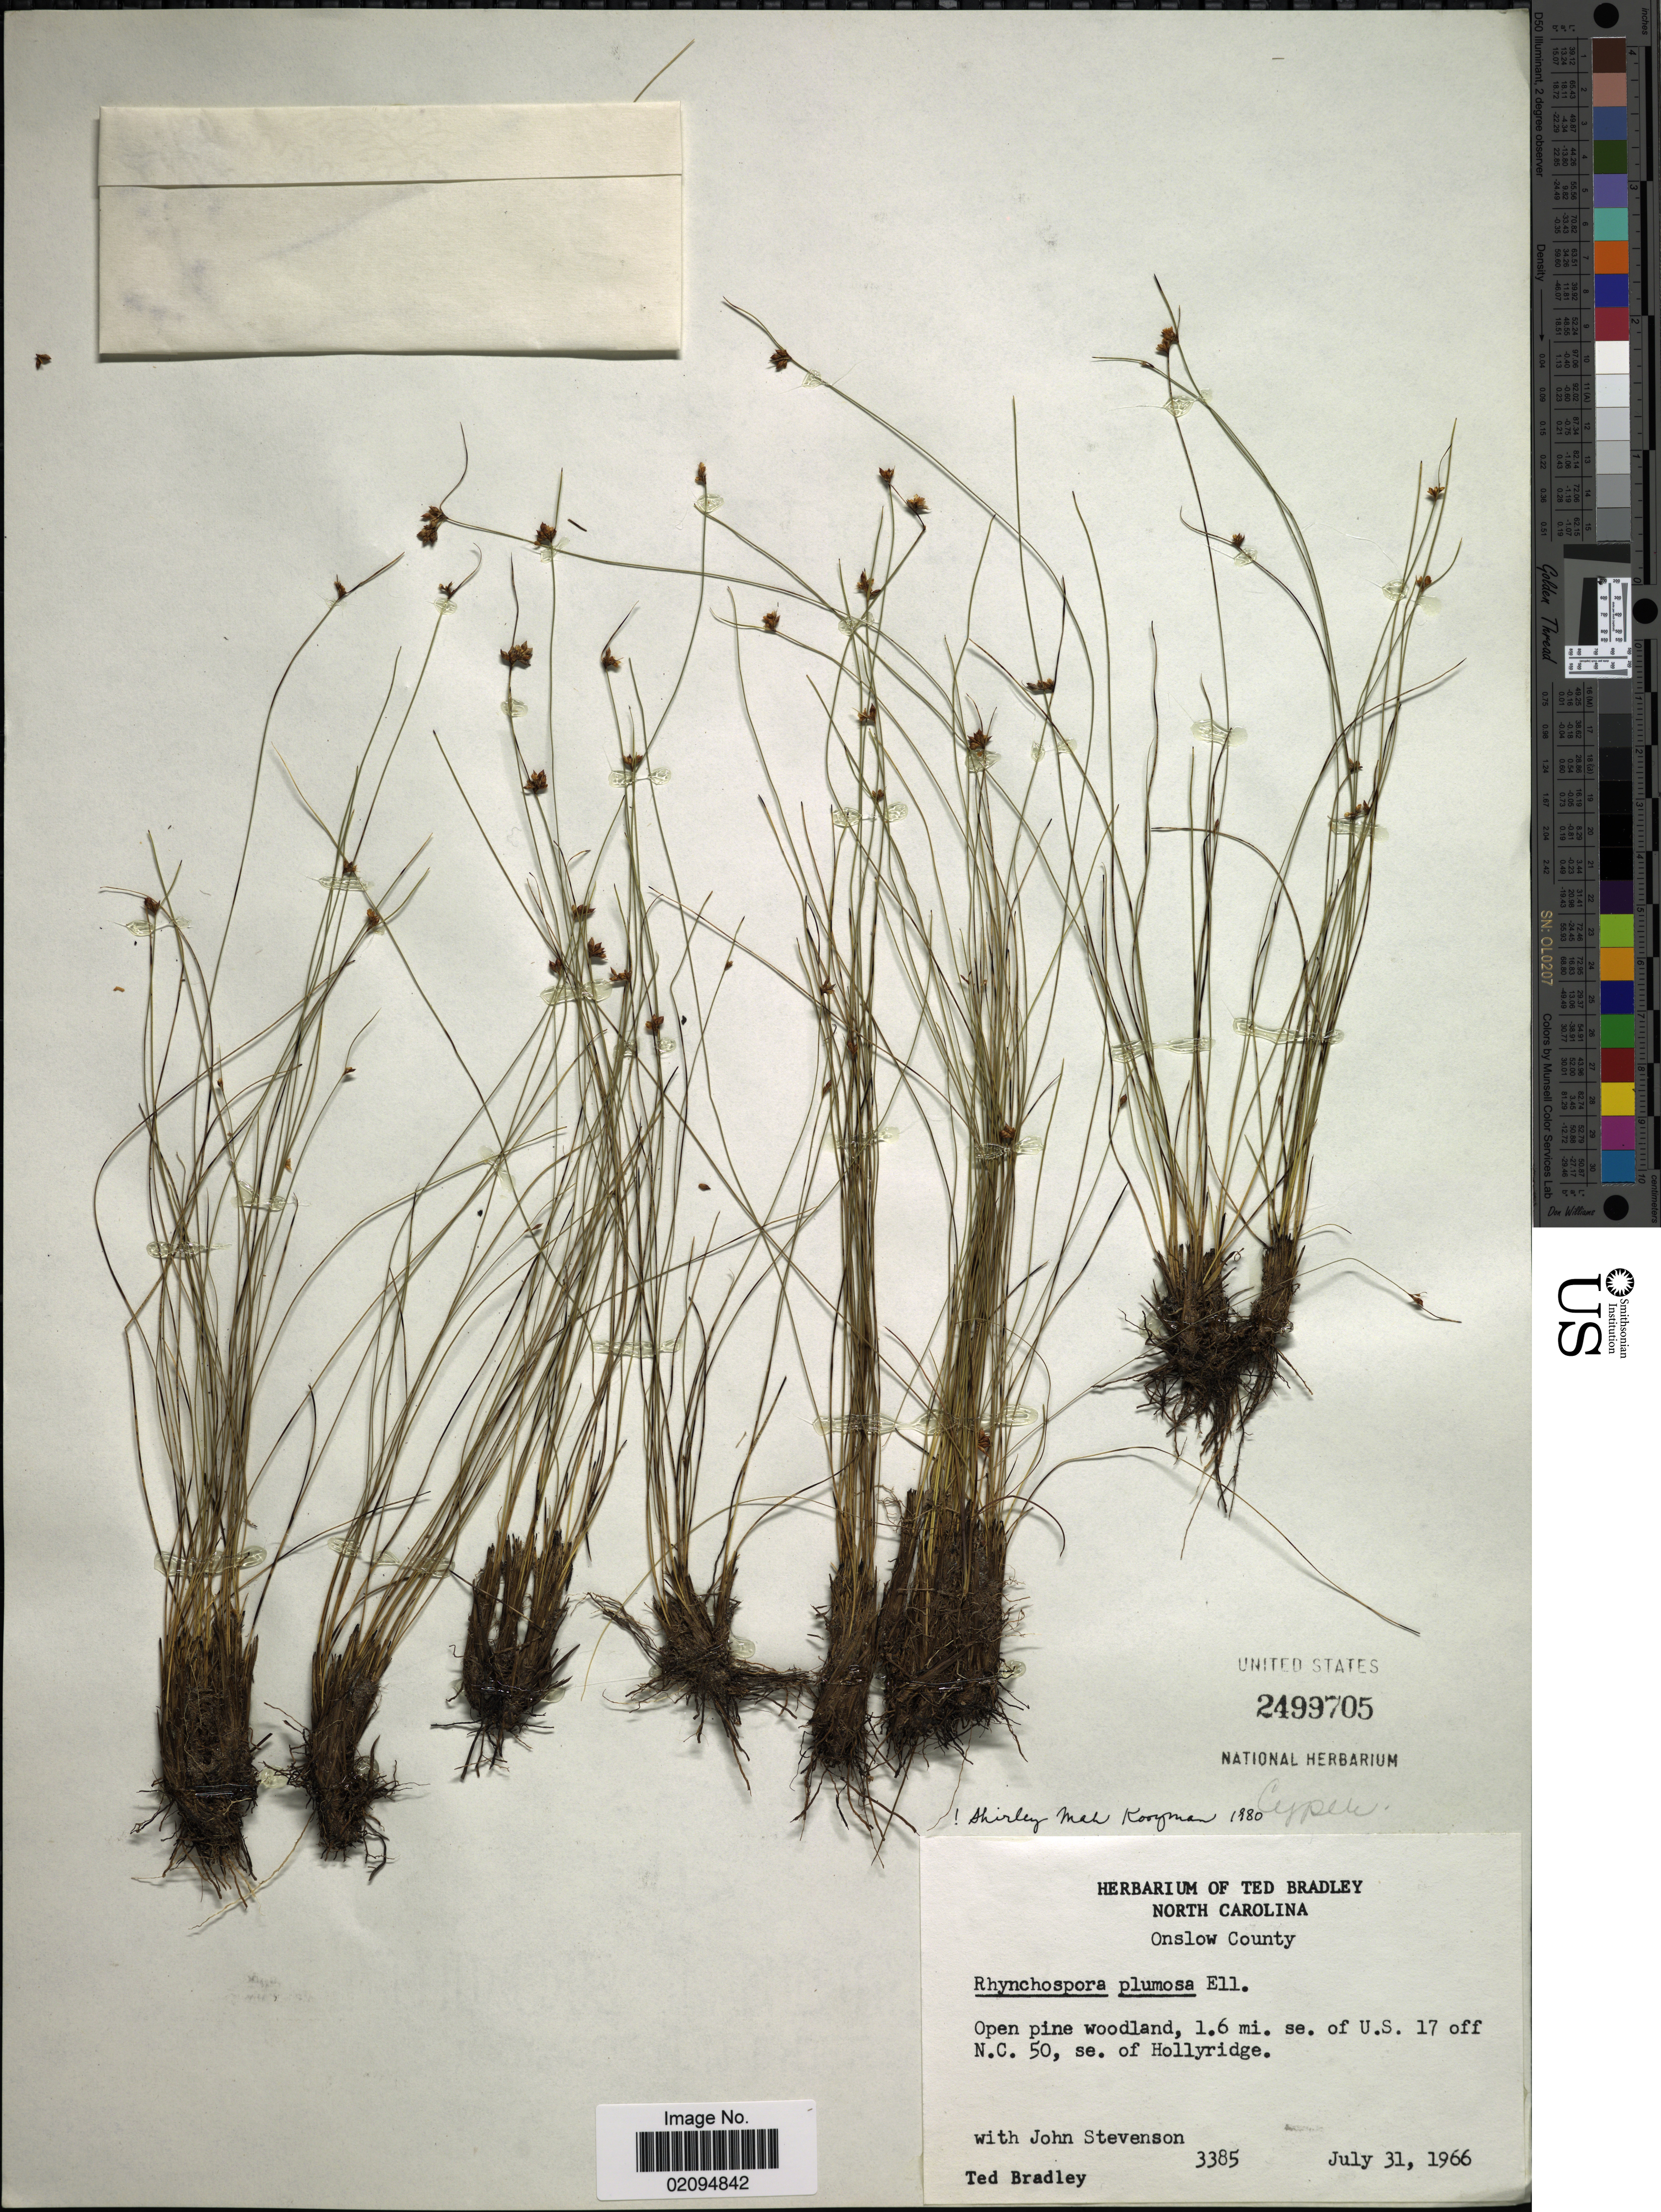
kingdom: Plantae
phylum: Tracheophyta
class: Liliopsida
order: Poales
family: Cyperaceae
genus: Rhynchospora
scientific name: Rhynchospora plumosa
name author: Elliott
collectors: T. Bradley & J. Stevenson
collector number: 3385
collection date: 1966-07-31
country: United States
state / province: North Carolina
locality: Onslow County. 1.6 mi. se. of U. S. 17 off N.C. 50, se. of Hollyridge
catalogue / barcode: US 2499705